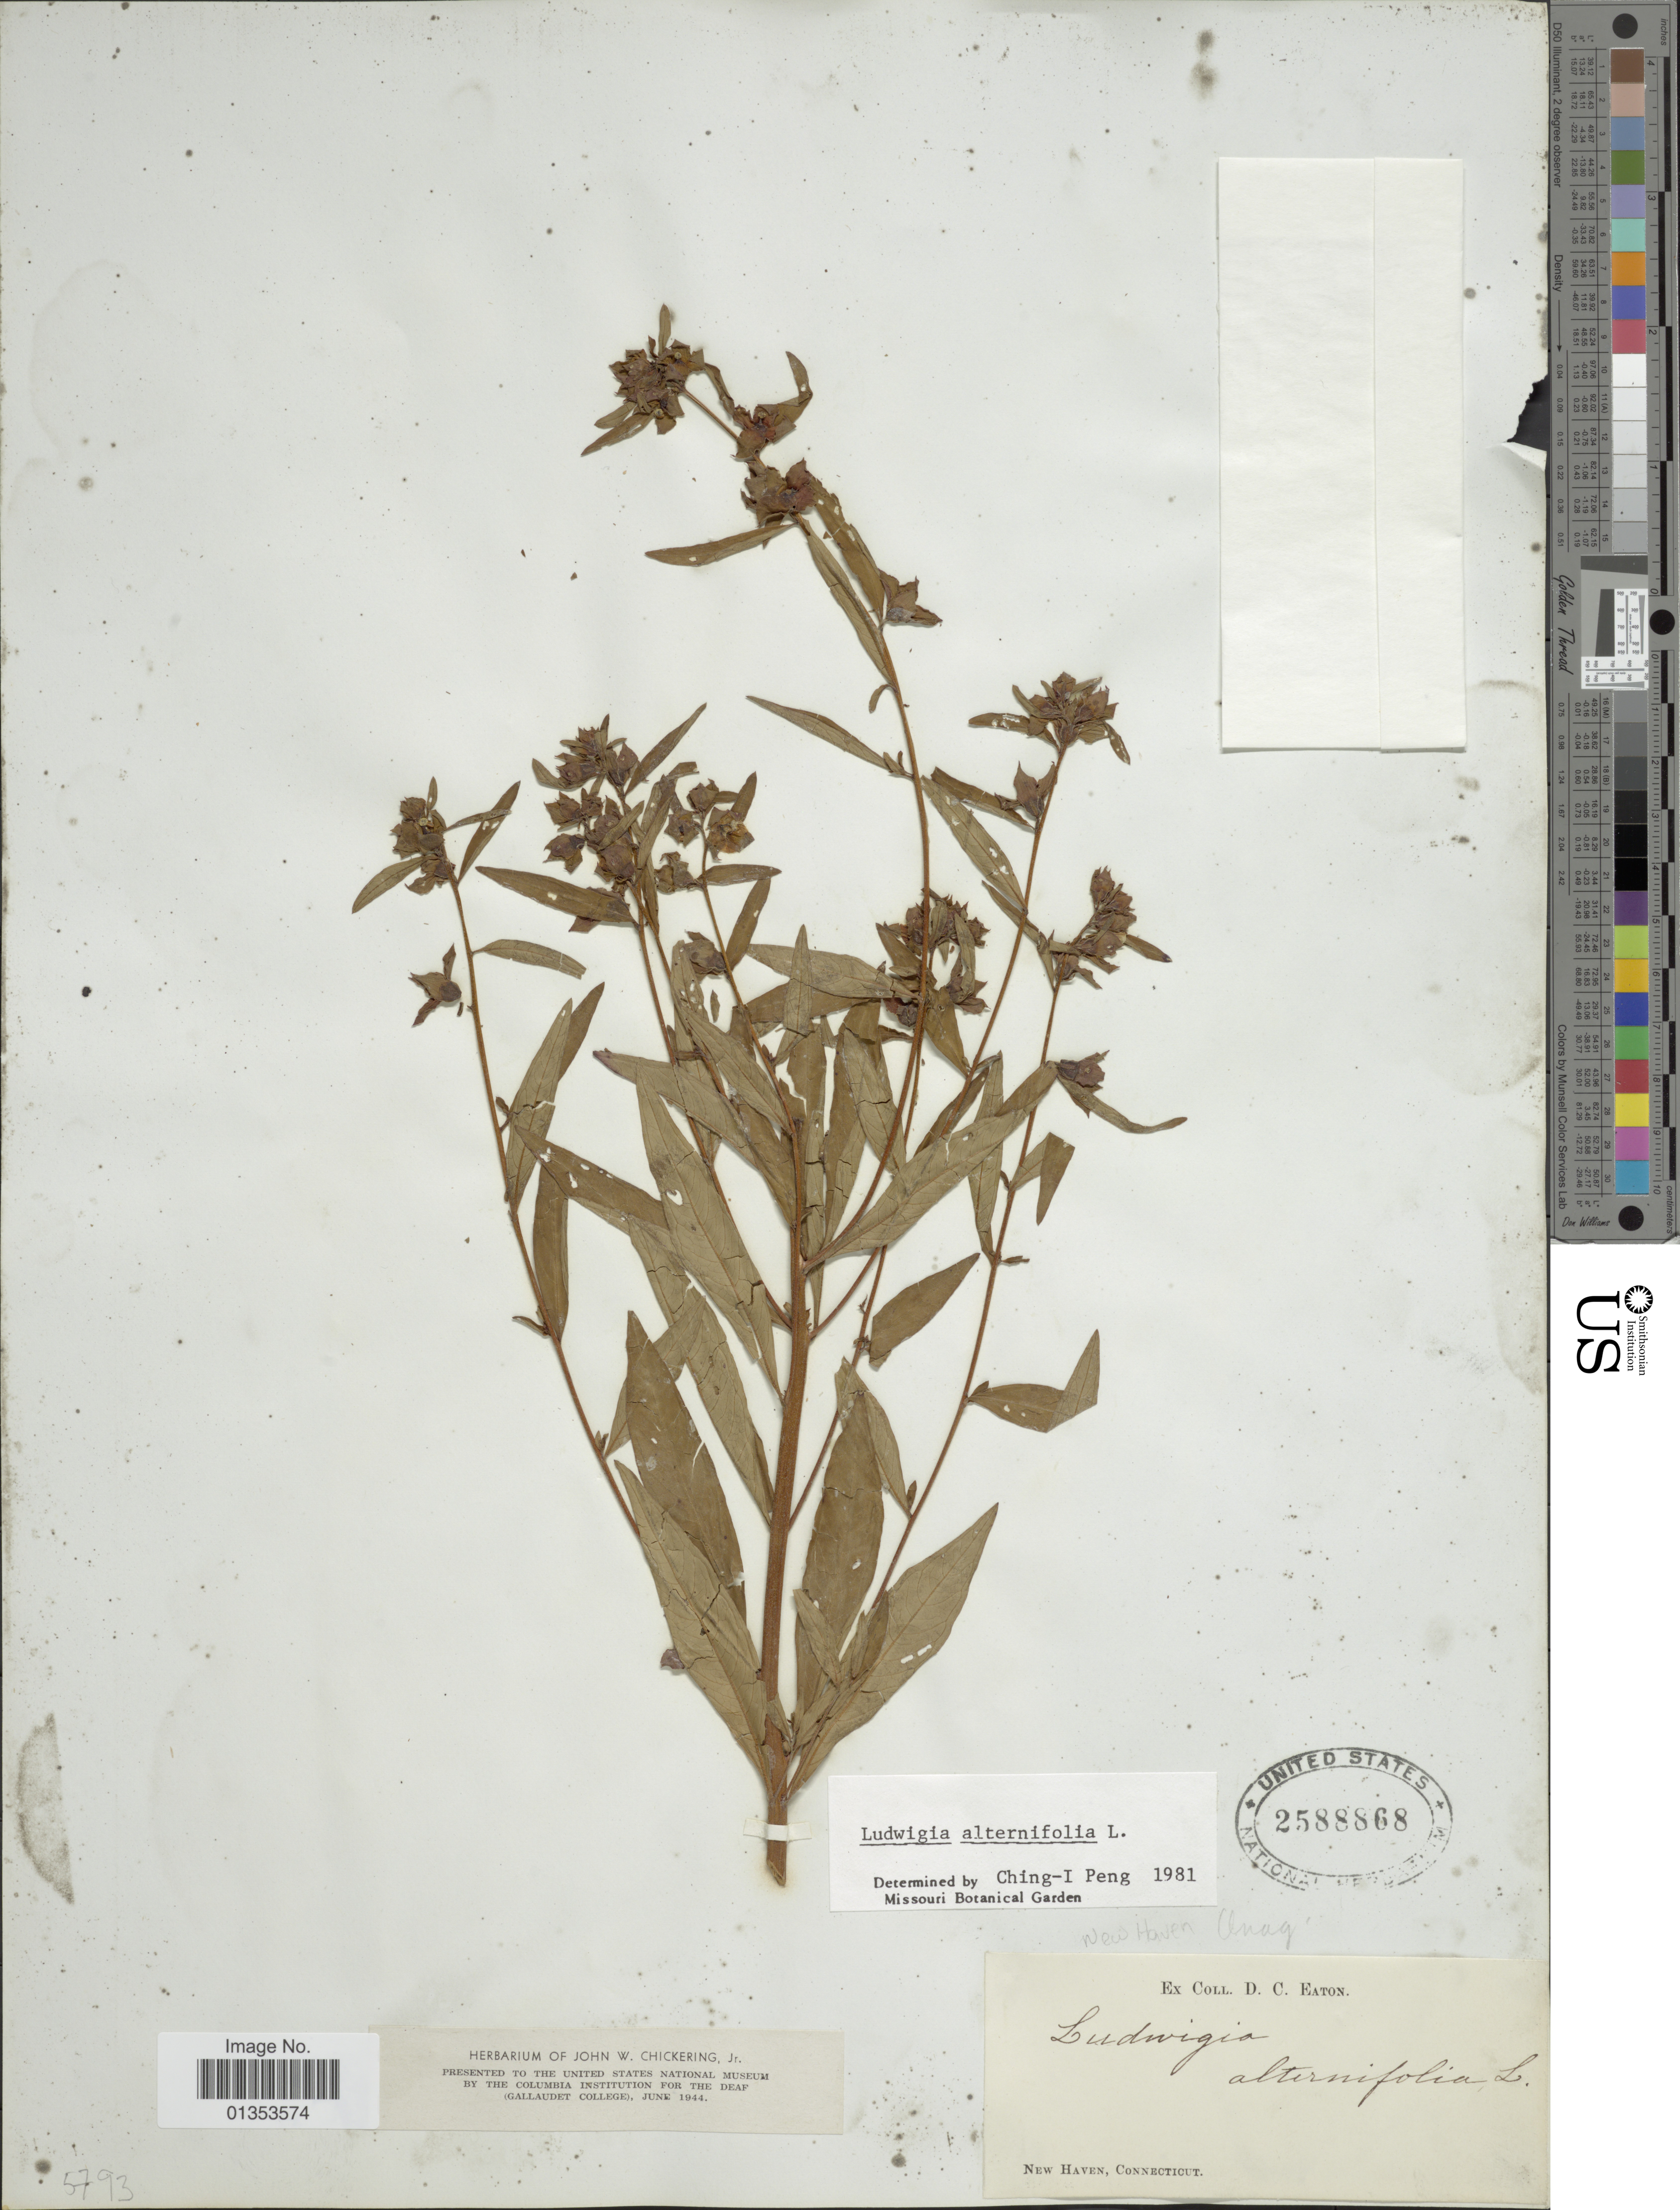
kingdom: Plantae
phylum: Tracheophyta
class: Magnoliopsida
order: Myrtales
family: Onagraceae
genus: Ludwigia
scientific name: Ludwigia alternifolia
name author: L.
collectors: D. Eaton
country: United States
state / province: Connecticut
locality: New Haven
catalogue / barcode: US 2588868